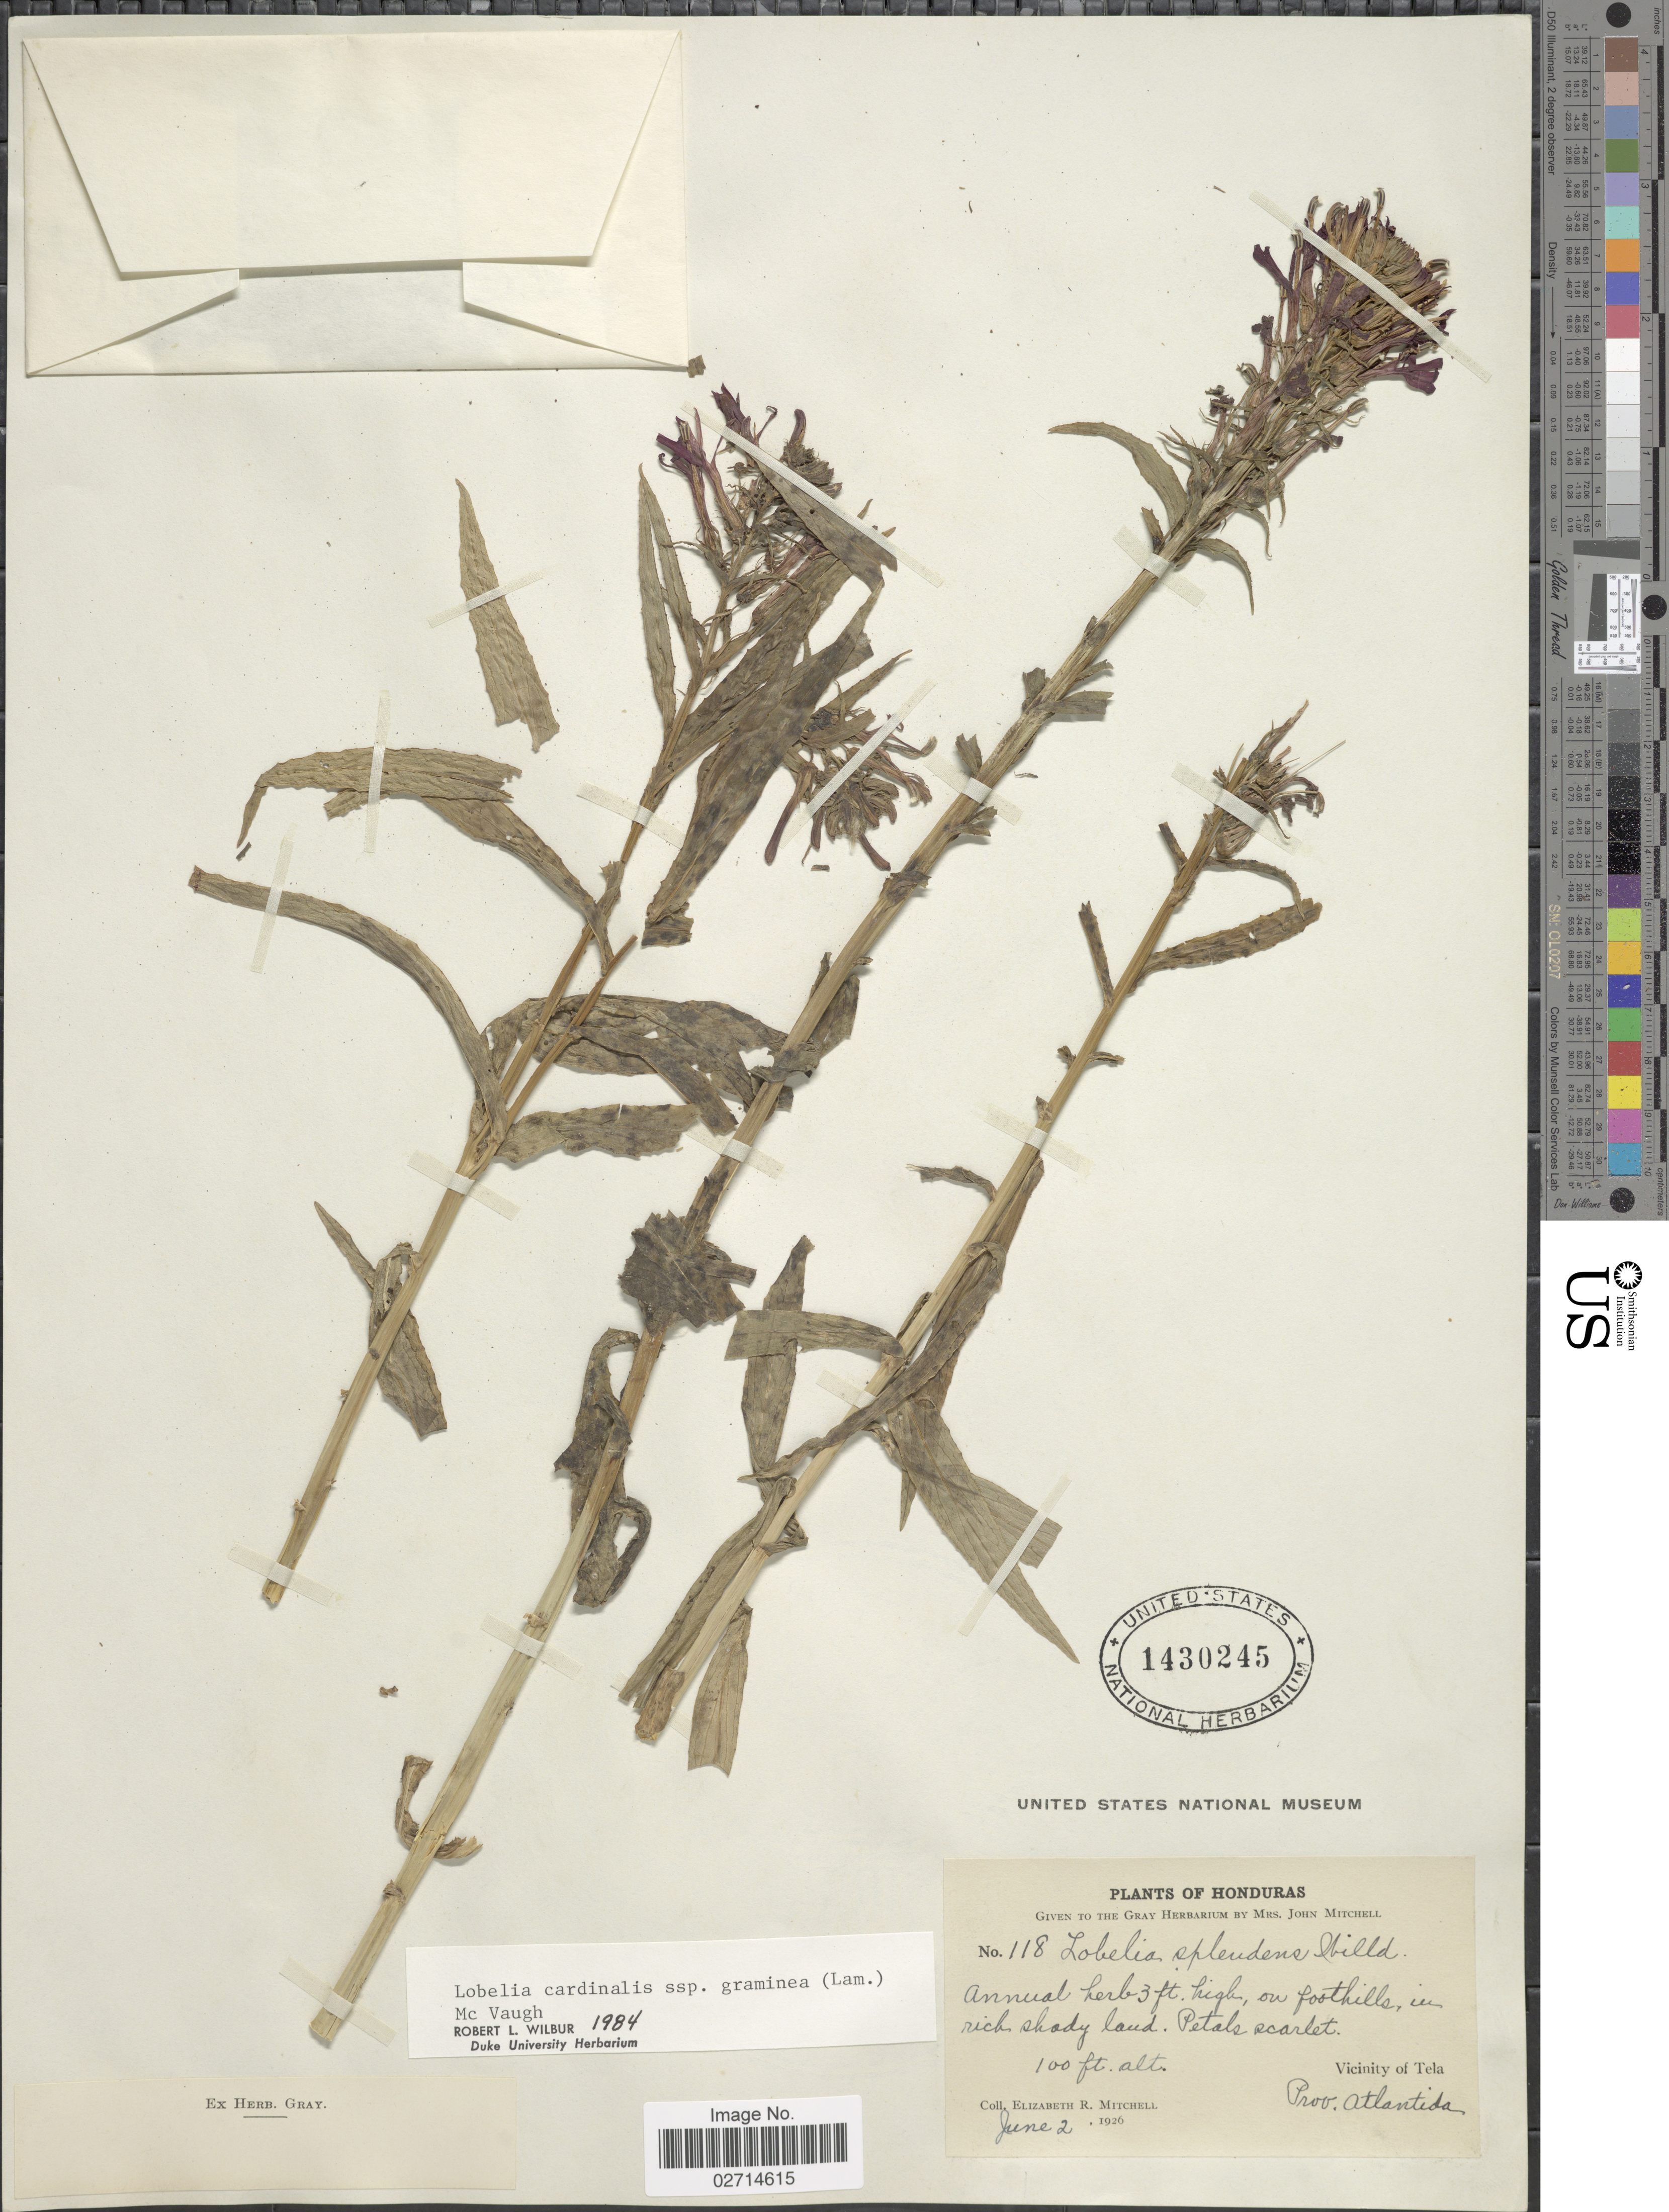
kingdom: Plantae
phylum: Tracheophyta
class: Magnoliopsida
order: Asterales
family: Campanulaceae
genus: Lobelia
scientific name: Lobelia cardinalis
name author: L.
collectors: E. Mitchell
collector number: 118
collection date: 1926-06-02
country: Honduras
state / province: Atlántida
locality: Vicinity of Tela, Prov. Atlantida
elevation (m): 30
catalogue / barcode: US 1430245